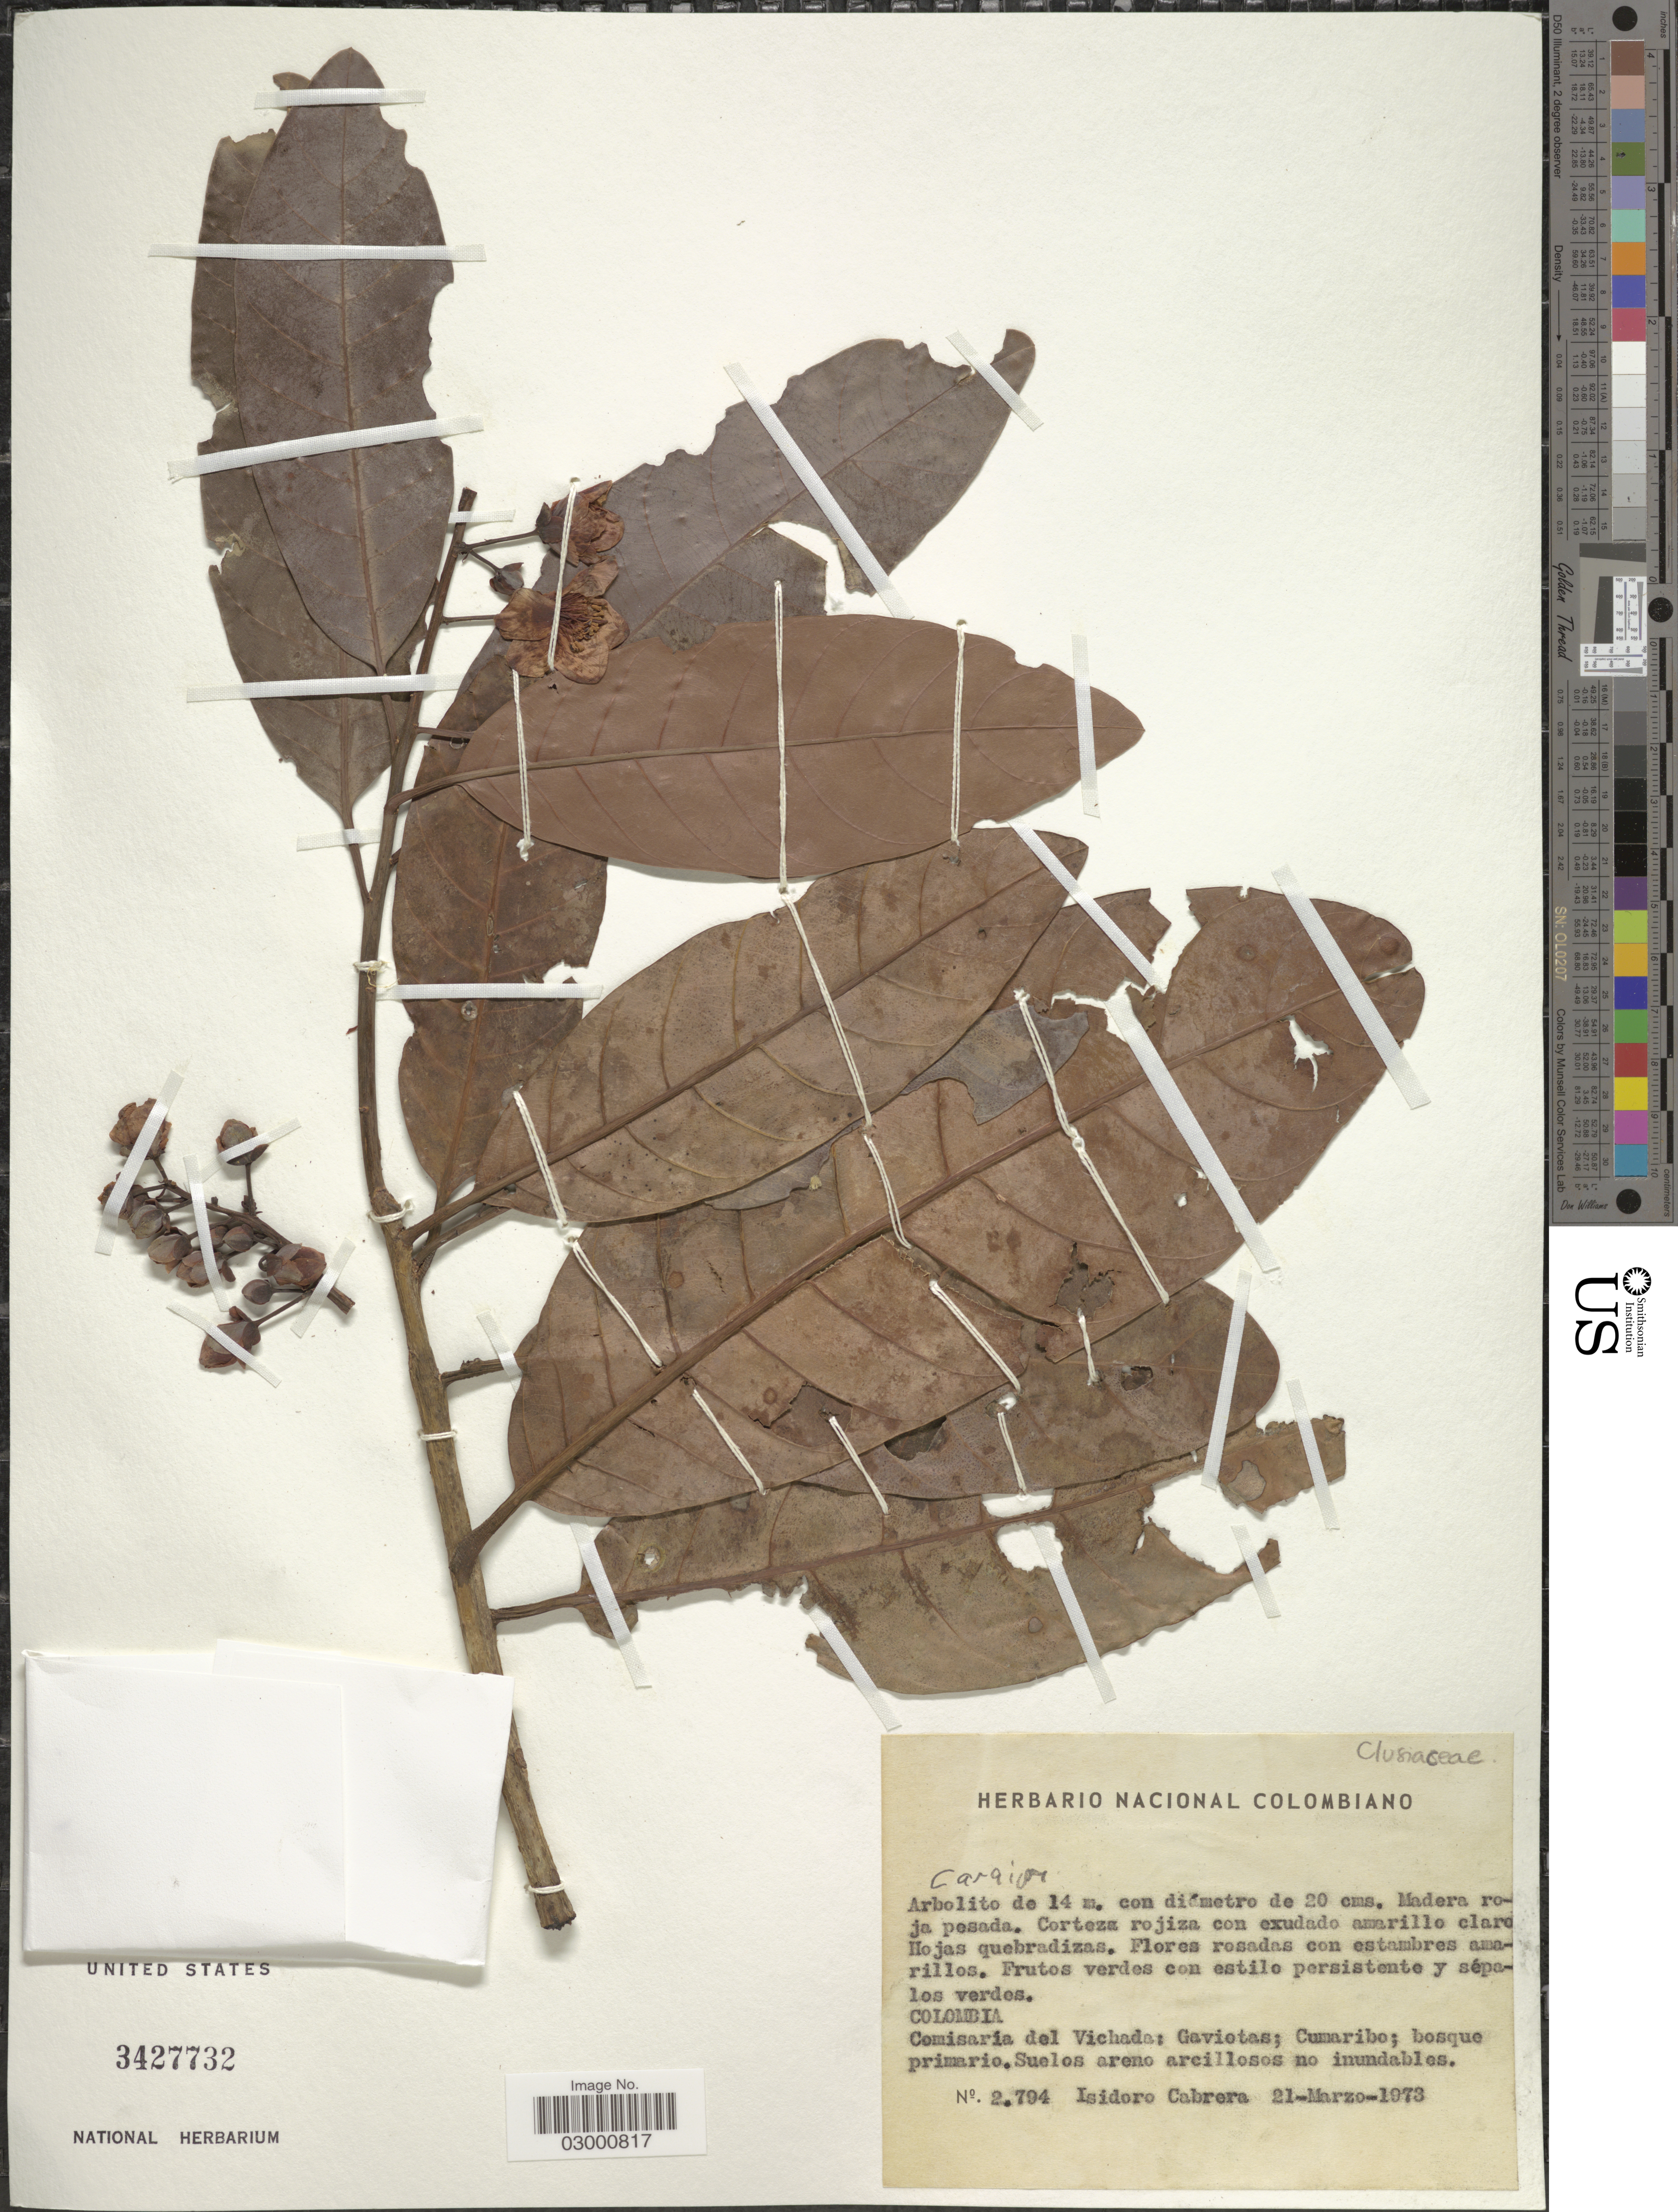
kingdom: Plantae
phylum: Tracheophyta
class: Magnoliopsida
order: Malpighiales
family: Calophyllaceae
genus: Caraipa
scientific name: Caraipa sp.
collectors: I. Cabrera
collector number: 2794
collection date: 1973-03-21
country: Colombia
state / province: Vichada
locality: Comisaría del Vichada: Gaviotas; Cumaribo; bosque primario.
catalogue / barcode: US 3427732